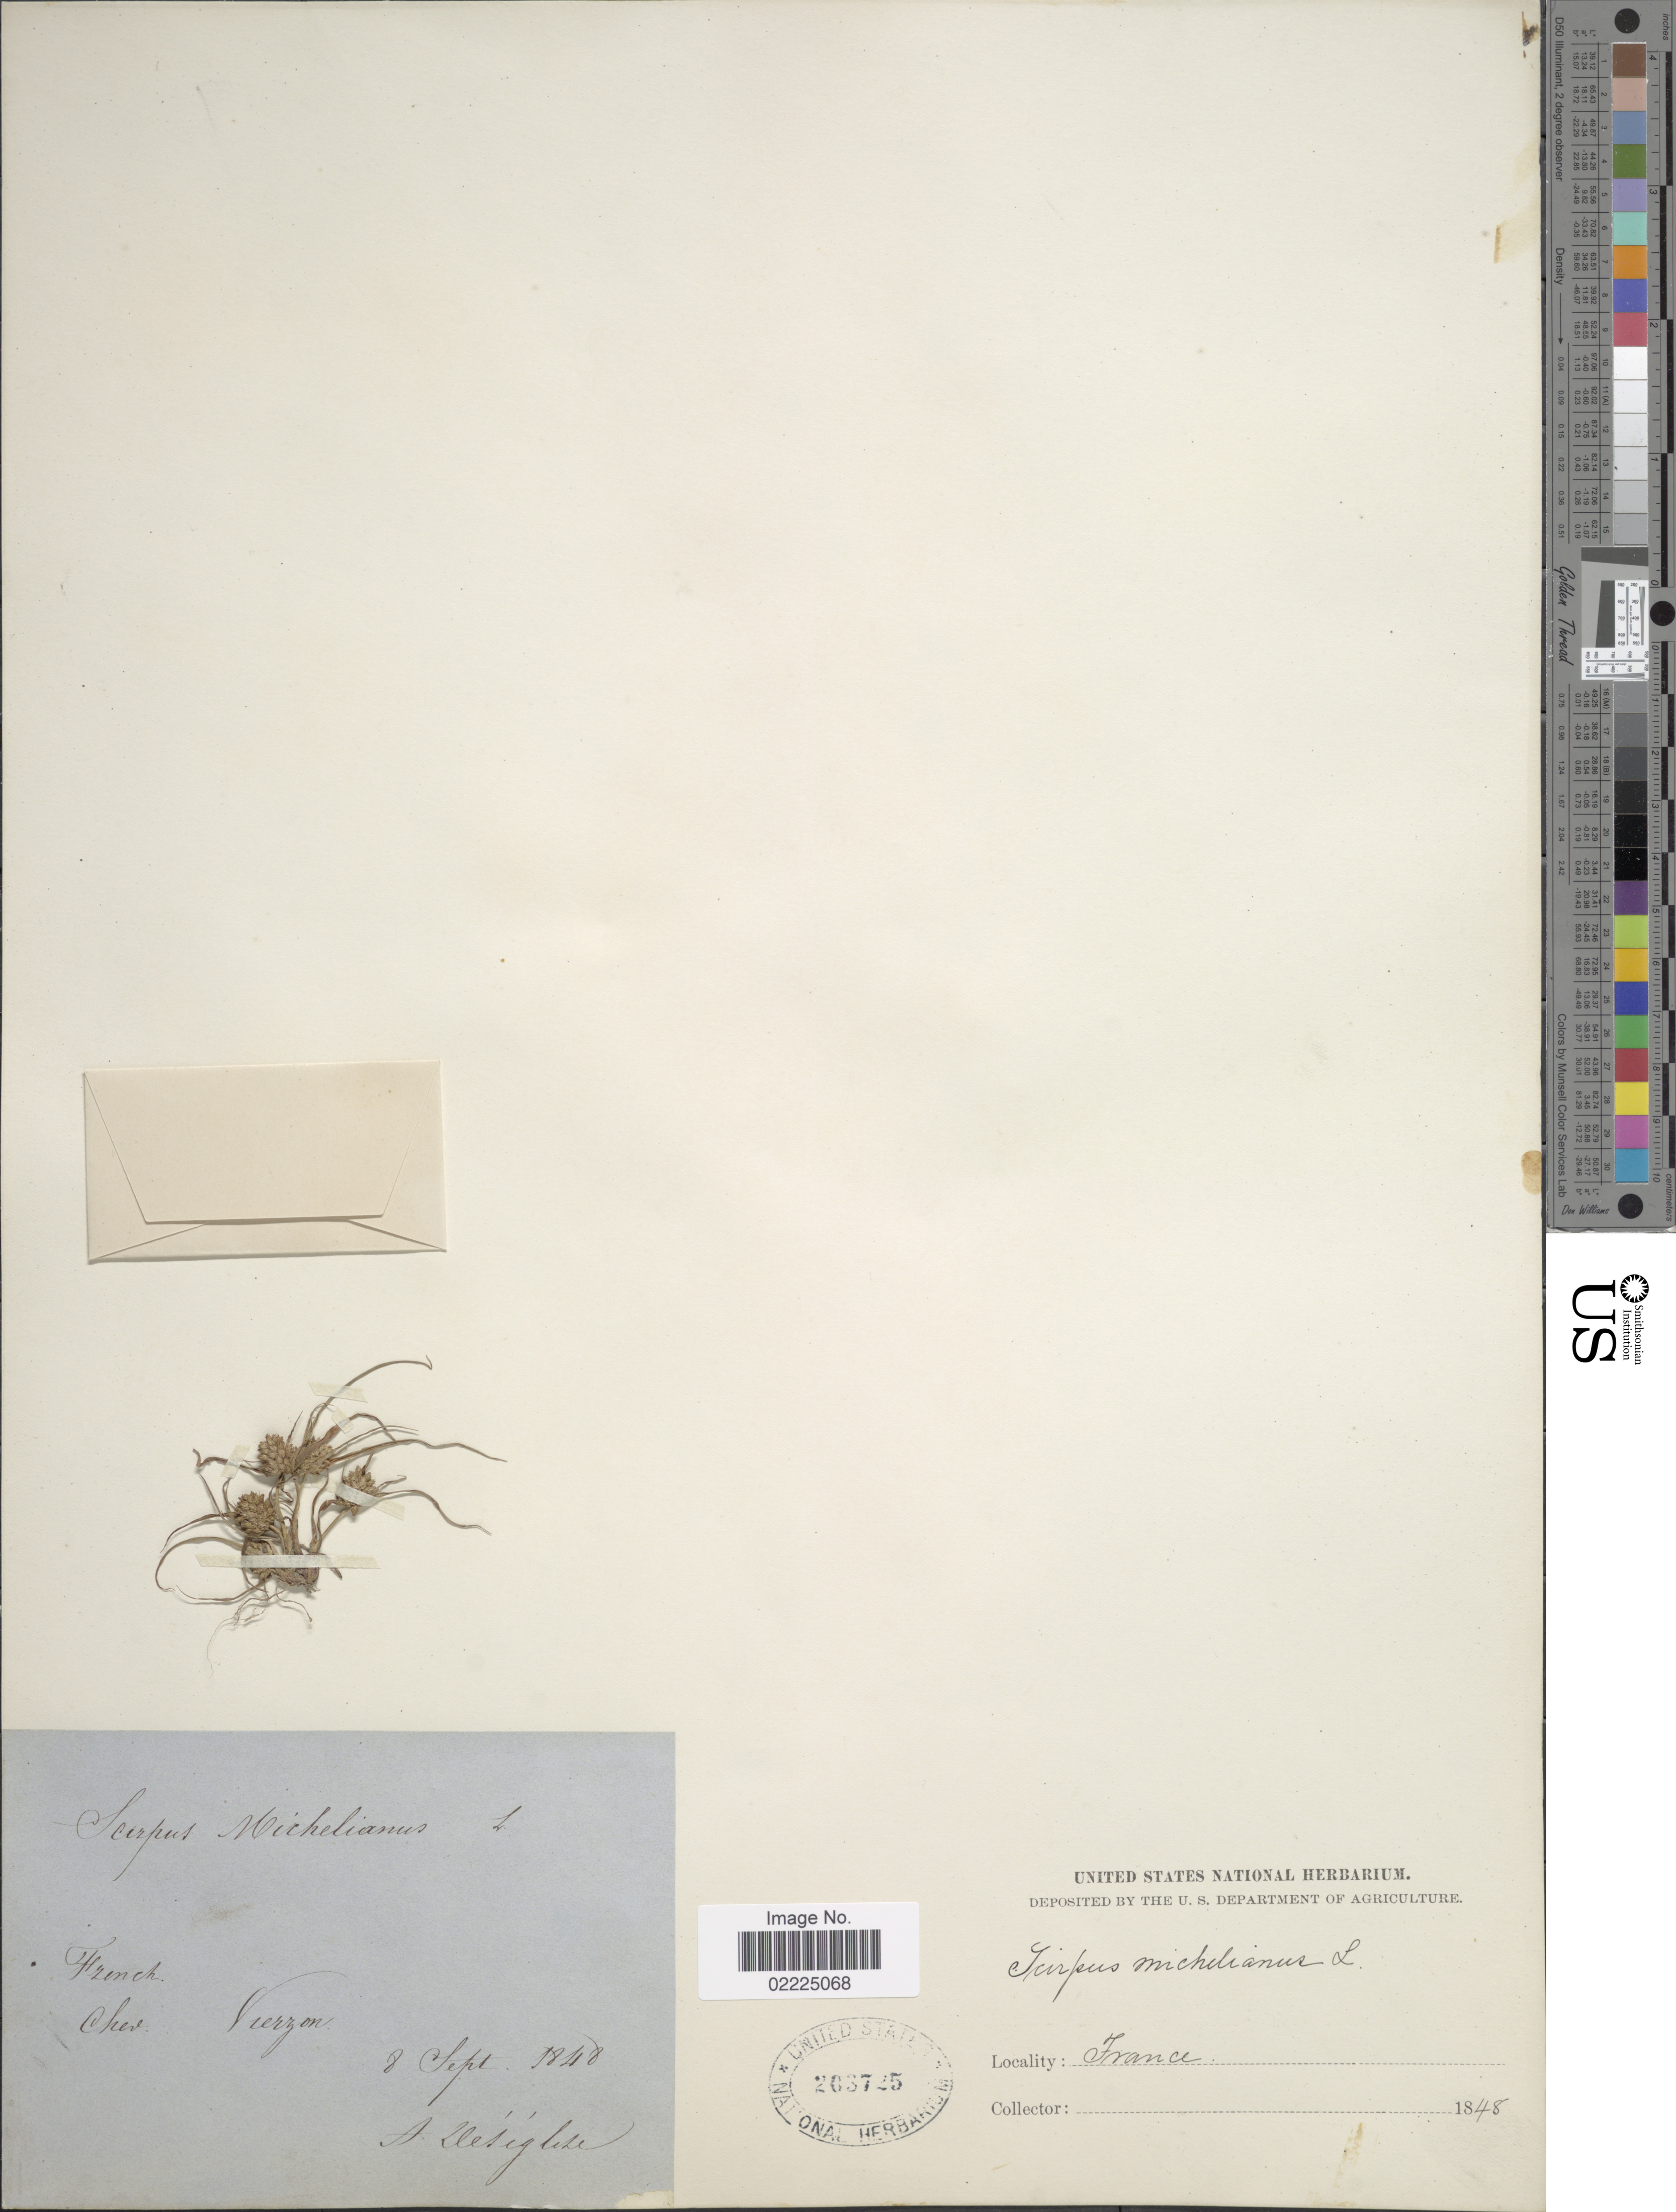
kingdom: Plantae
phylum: Tracheophyta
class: Liliopsida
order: Poales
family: Cyperaceae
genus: Cyperus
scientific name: Cyperus michelianus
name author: (L.) Delile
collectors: A. Deseglise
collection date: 1848-09-08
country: France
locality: Chev. Vierzon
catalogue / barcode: US 263725